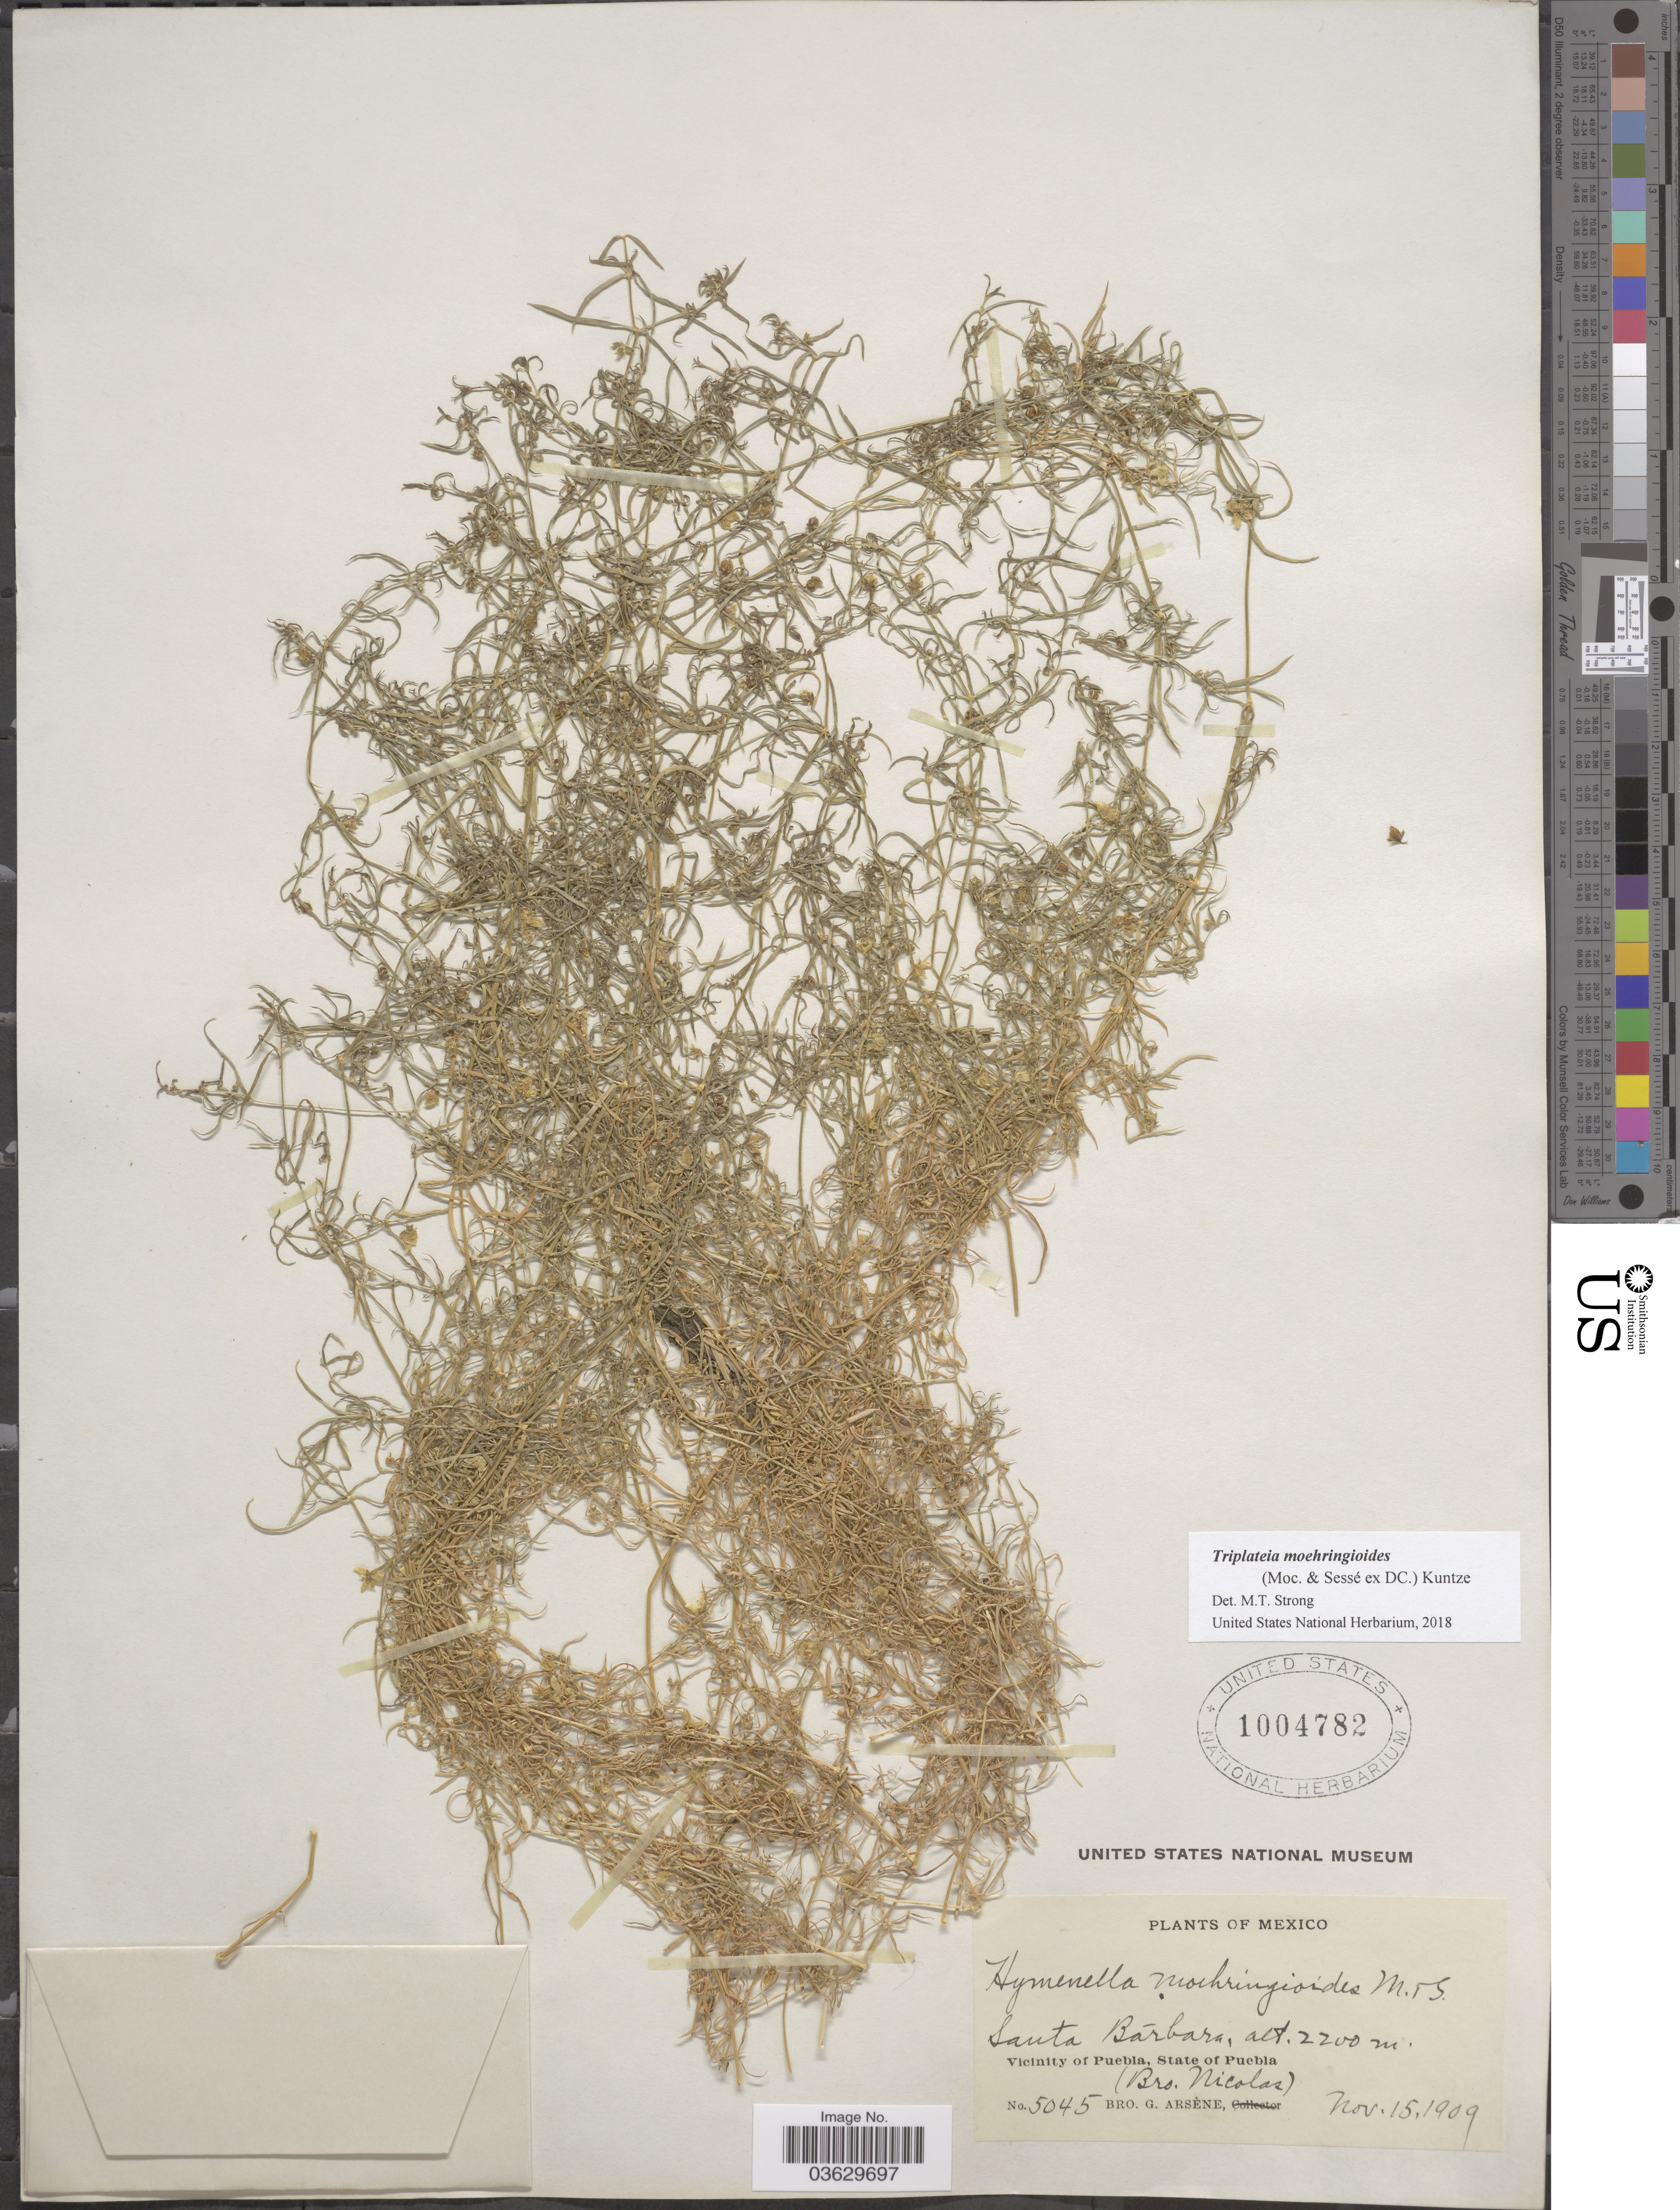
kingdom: Plantae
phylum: Tracheophyta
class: Magnoliopsida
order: Caryophyllales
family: Caryophyllaceae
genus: Triplateia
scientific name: Triplateia moehringiodes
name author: (DC.) Kuntze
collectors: Bro. G. Arsène & B. Nicolas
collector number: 5045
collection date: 1909-11-15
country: Mexico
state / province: Puebla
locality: Santa Bárbara. Vicinity of Puebla.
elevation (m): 2200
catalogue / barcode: US 1004782